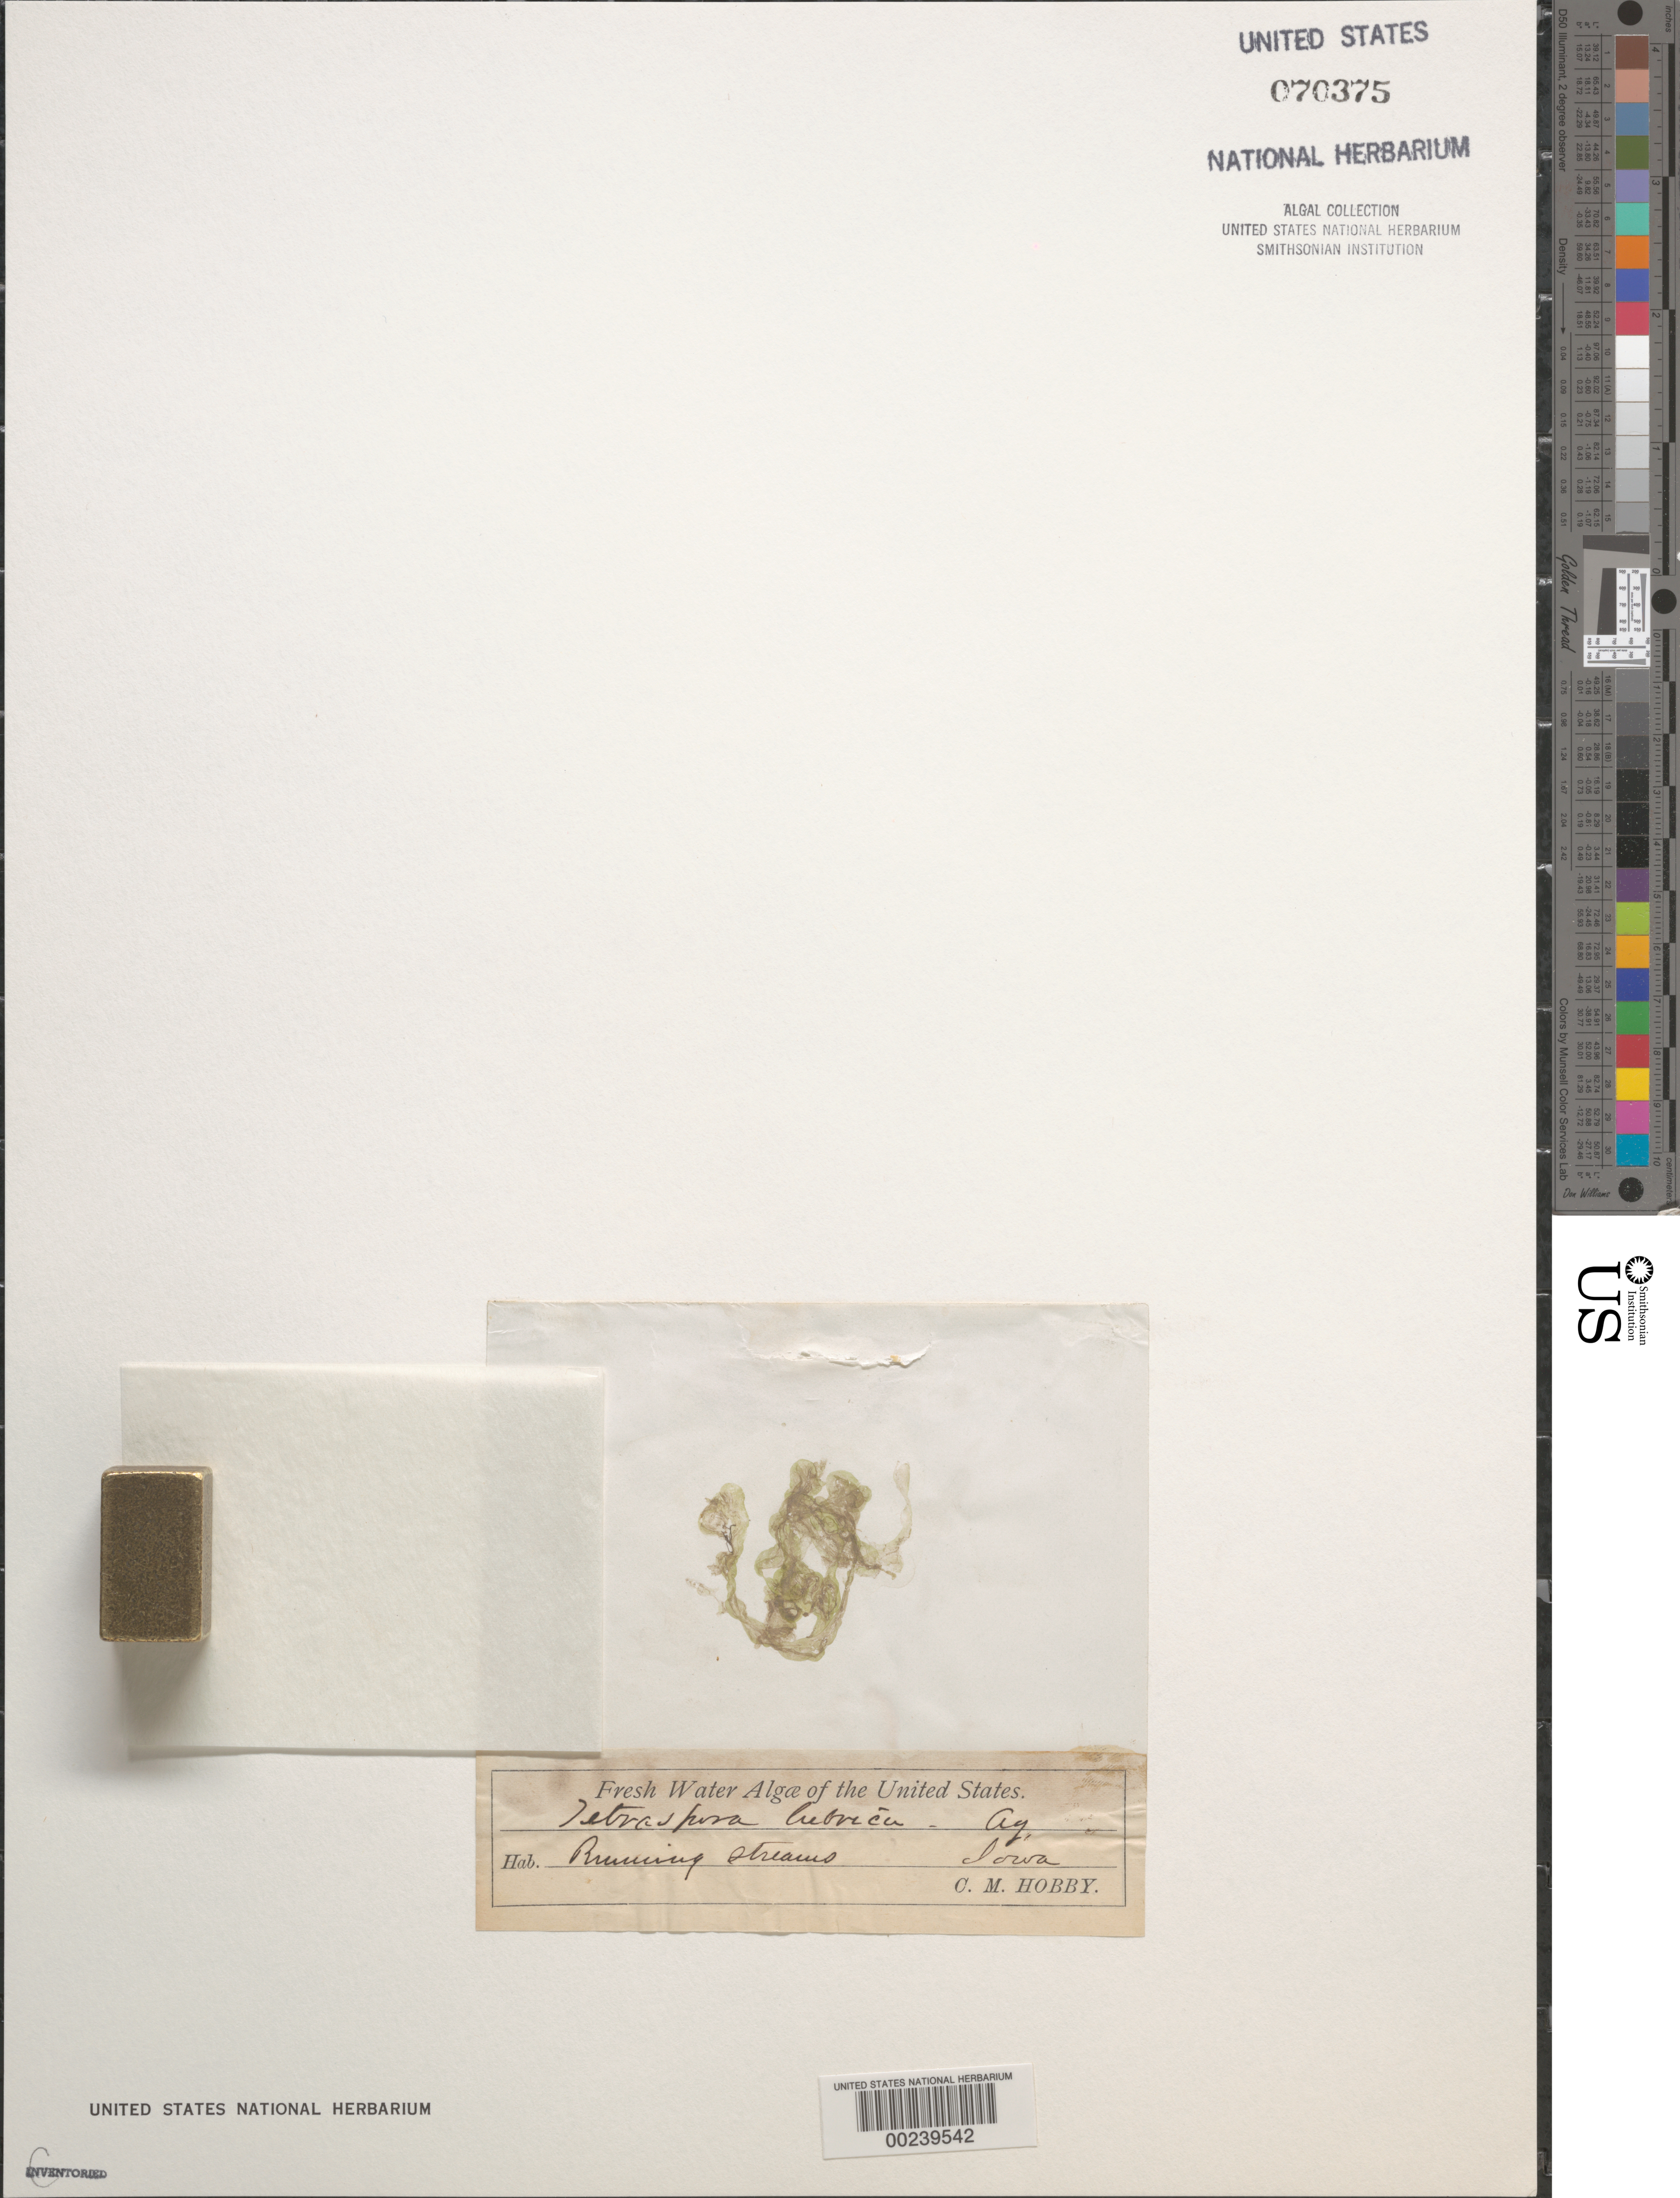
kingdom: Plantae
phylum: Chlorophyta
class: Chlorophyceae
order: Tetrasporales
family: Tetrasporaceae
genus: Tetraspora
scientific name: Tetraspora lubrica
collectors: C. Hobby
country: United States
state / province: Iowa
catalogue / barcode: US 70375